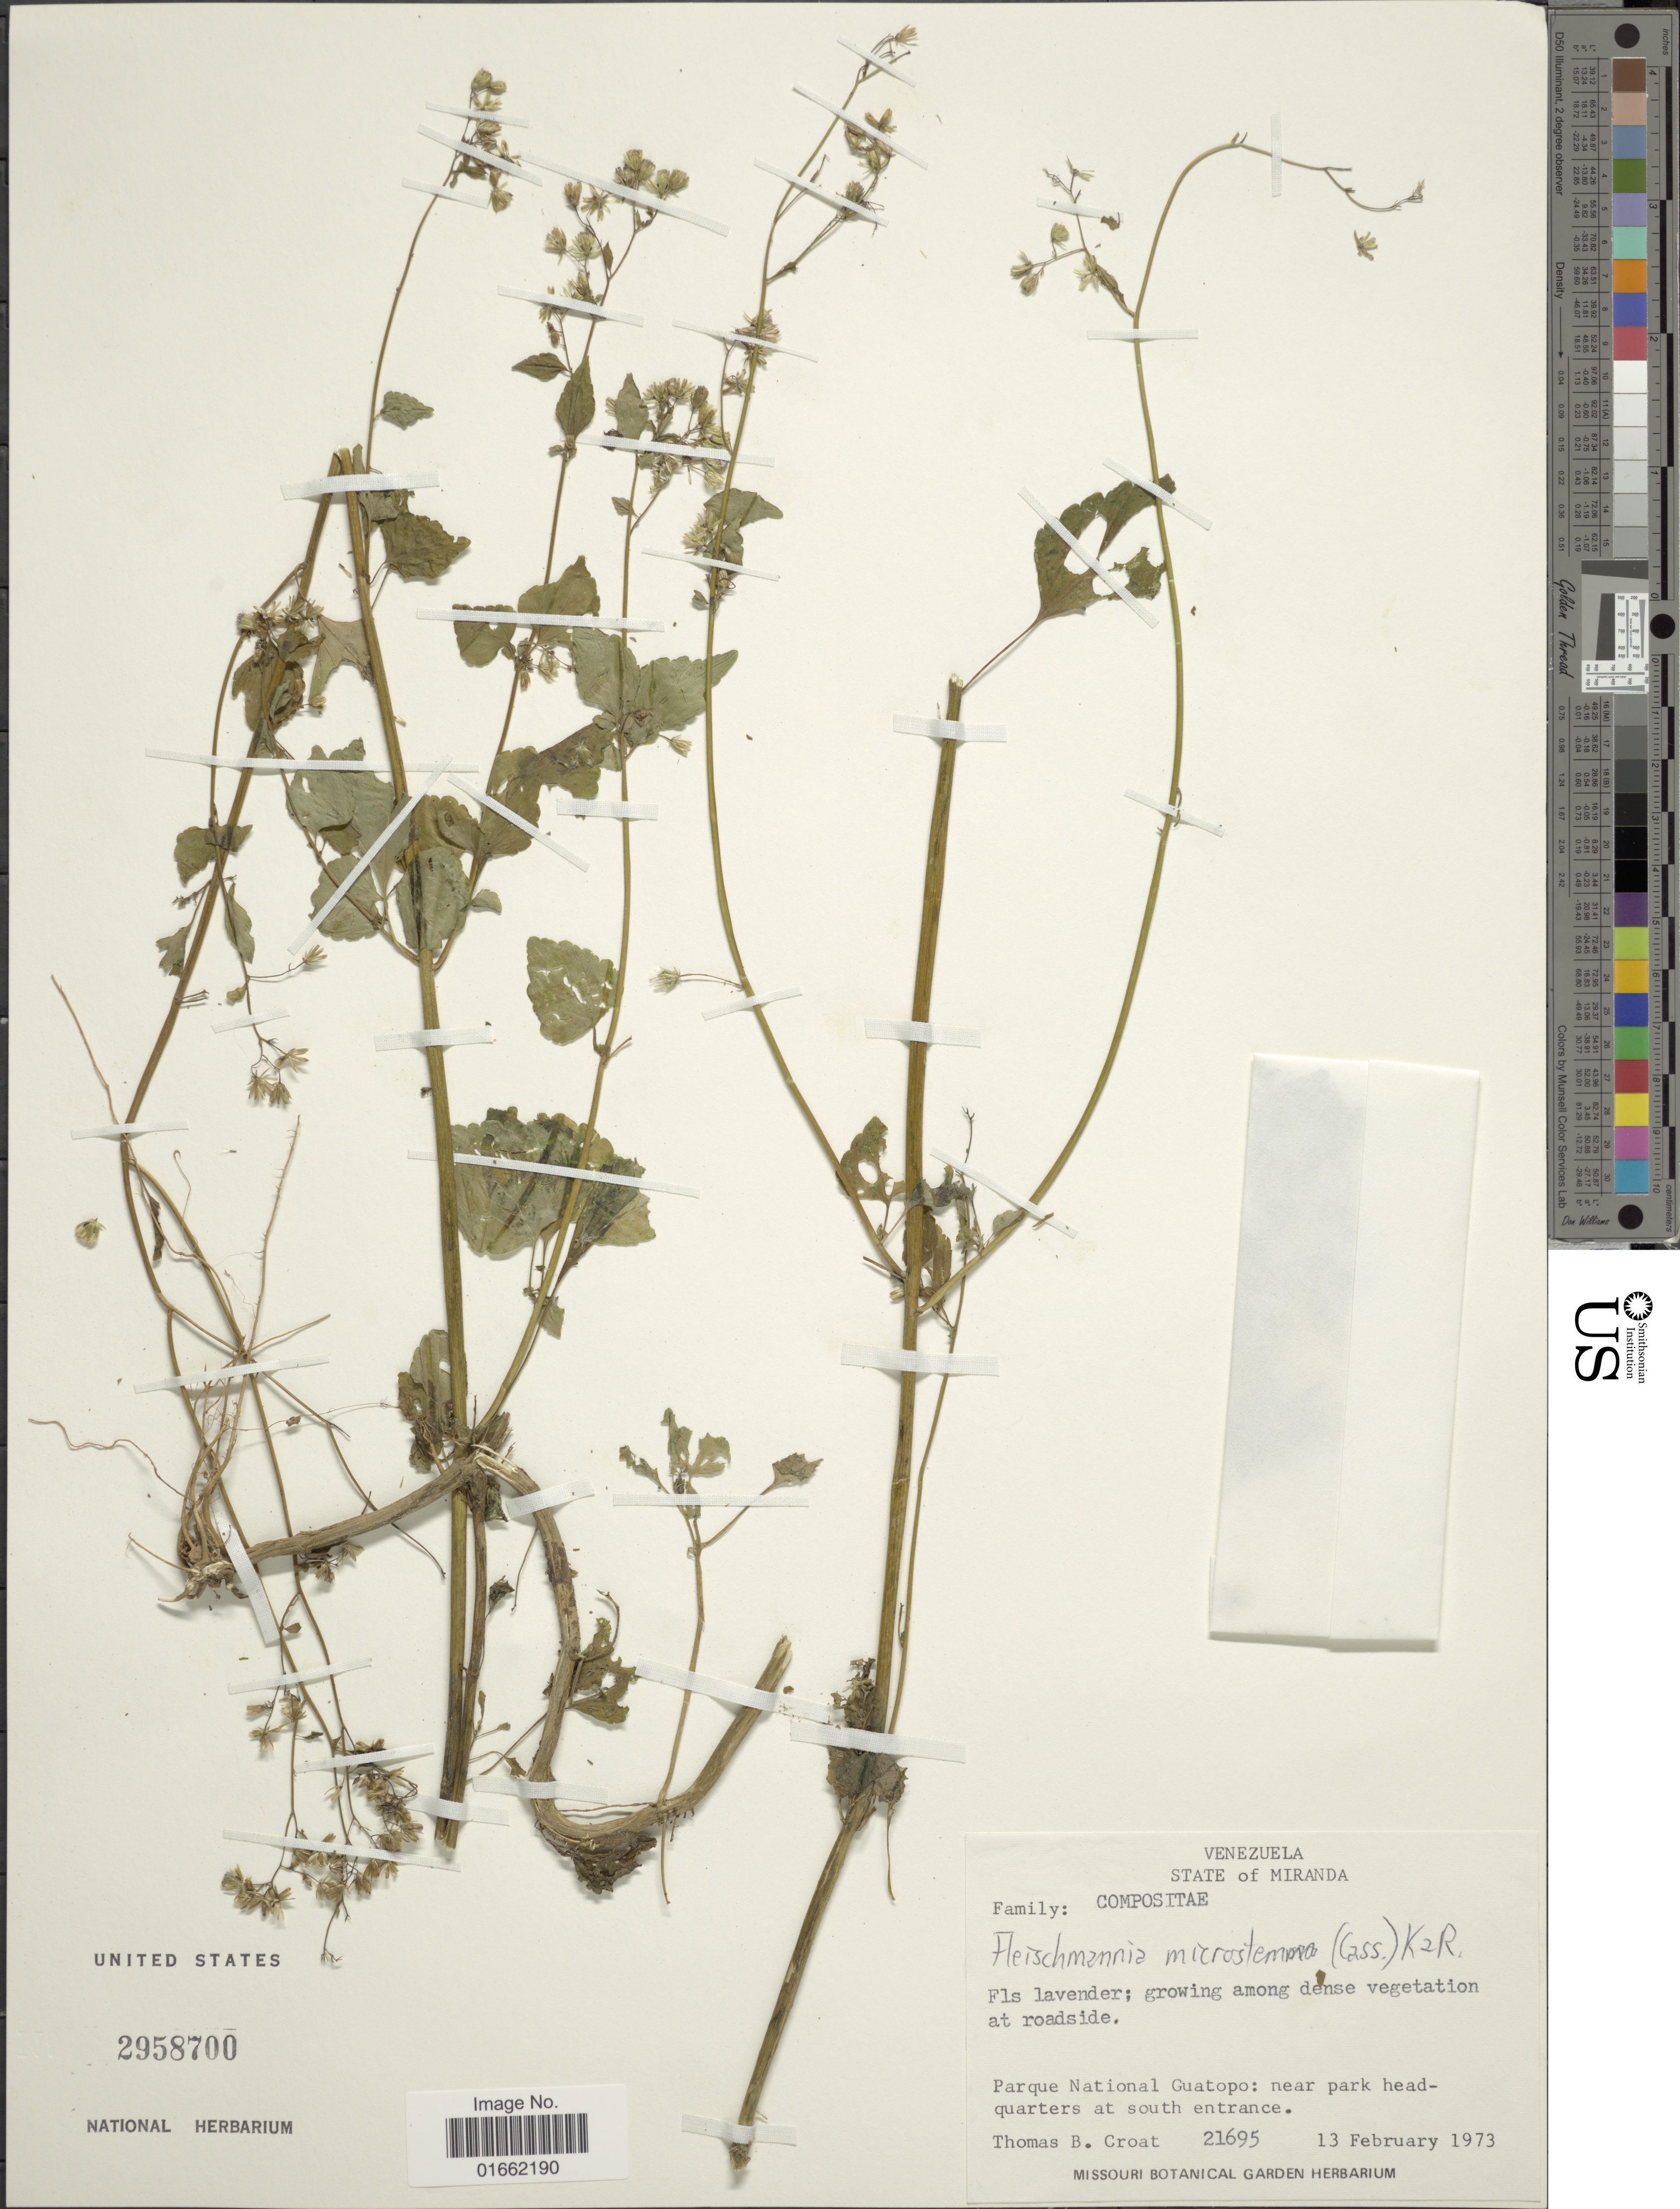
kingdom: Plantae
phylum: Tracheophyta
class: Magnoliopsida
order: Asterales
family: Asteraceae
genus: Fleischmannia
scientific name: Fleischmannia microstemon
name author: (Cass.) R.M. King & H. Rob.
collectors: T. B. Croat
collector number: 21695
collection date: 1973-02-13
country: Venezuela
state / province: Miranda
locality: Parque National Guatopo: near park headquarters at south entrance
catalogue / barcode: US 2958700